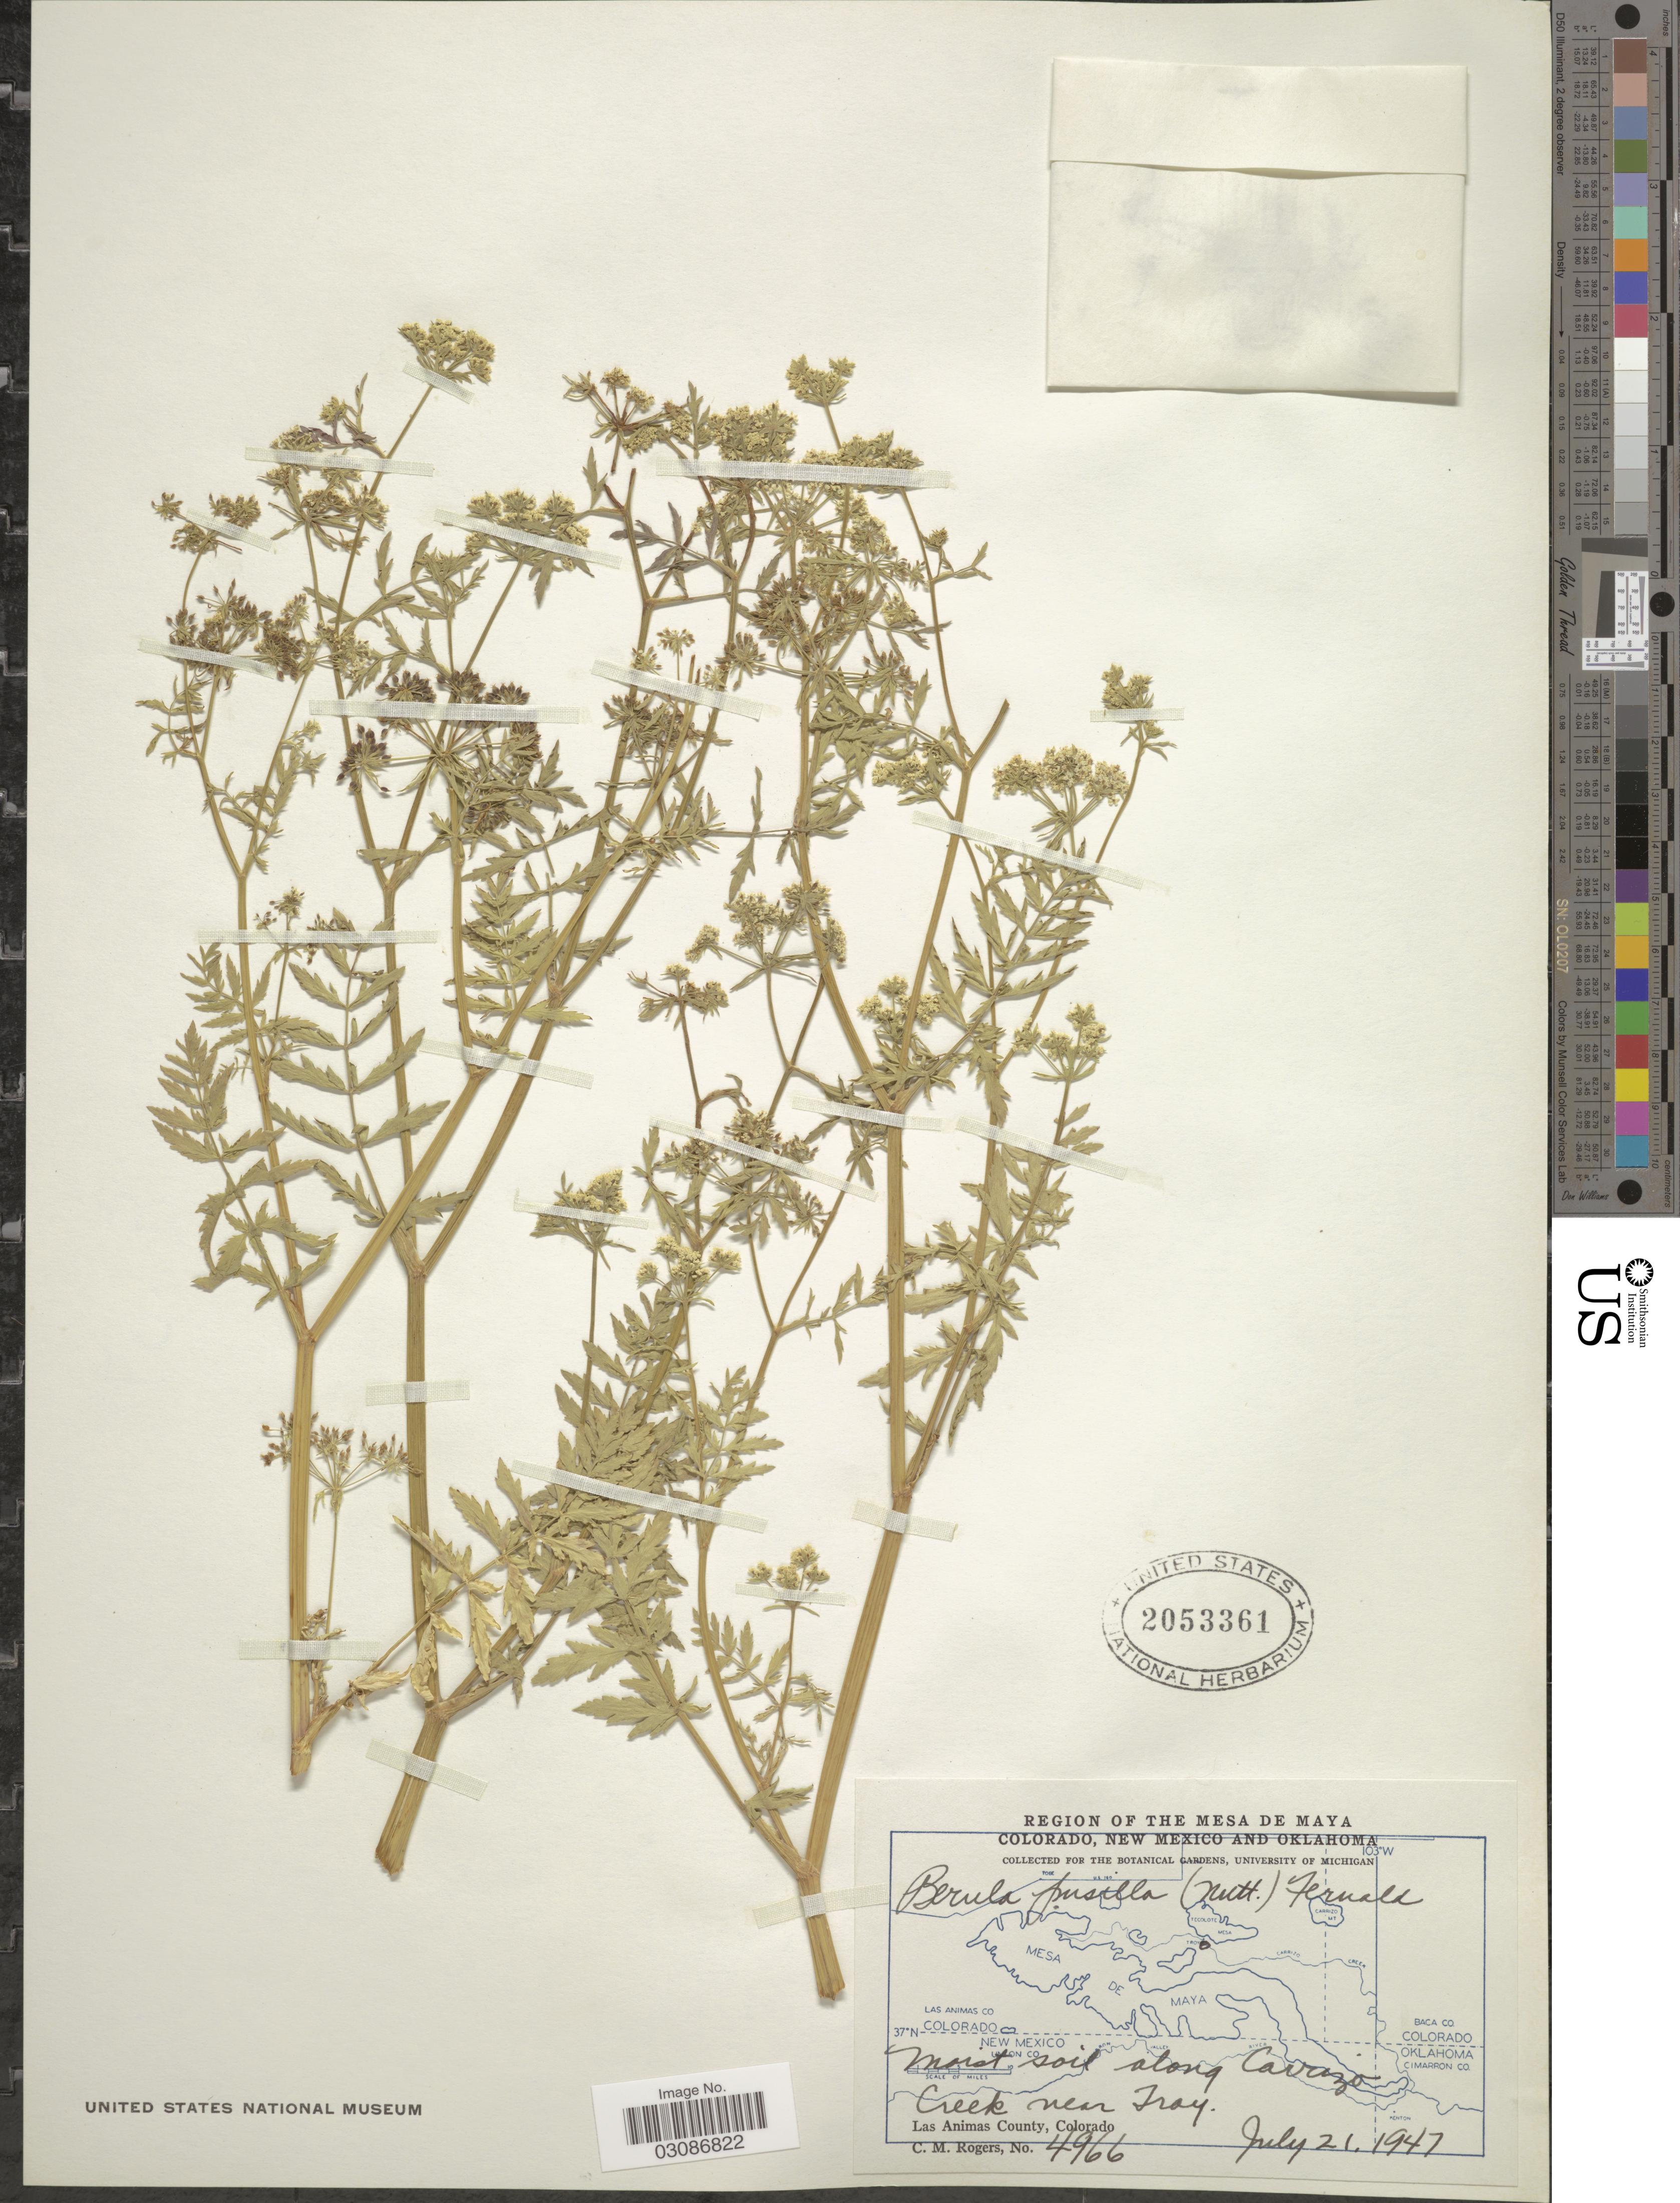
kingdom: Plantae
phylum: Tracheophyta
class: Magnoliopsida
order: Apiales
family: Apiaceae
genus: Berula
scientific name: Berula erecta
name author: (Huds.) Coville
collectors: C. M. Rogers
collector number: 4966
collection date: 1947-07-21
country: United States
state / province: Colorado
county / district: Las Animas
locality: Along Carrizo Creek near Troy, Las Animas County.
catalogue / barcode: US 2053361